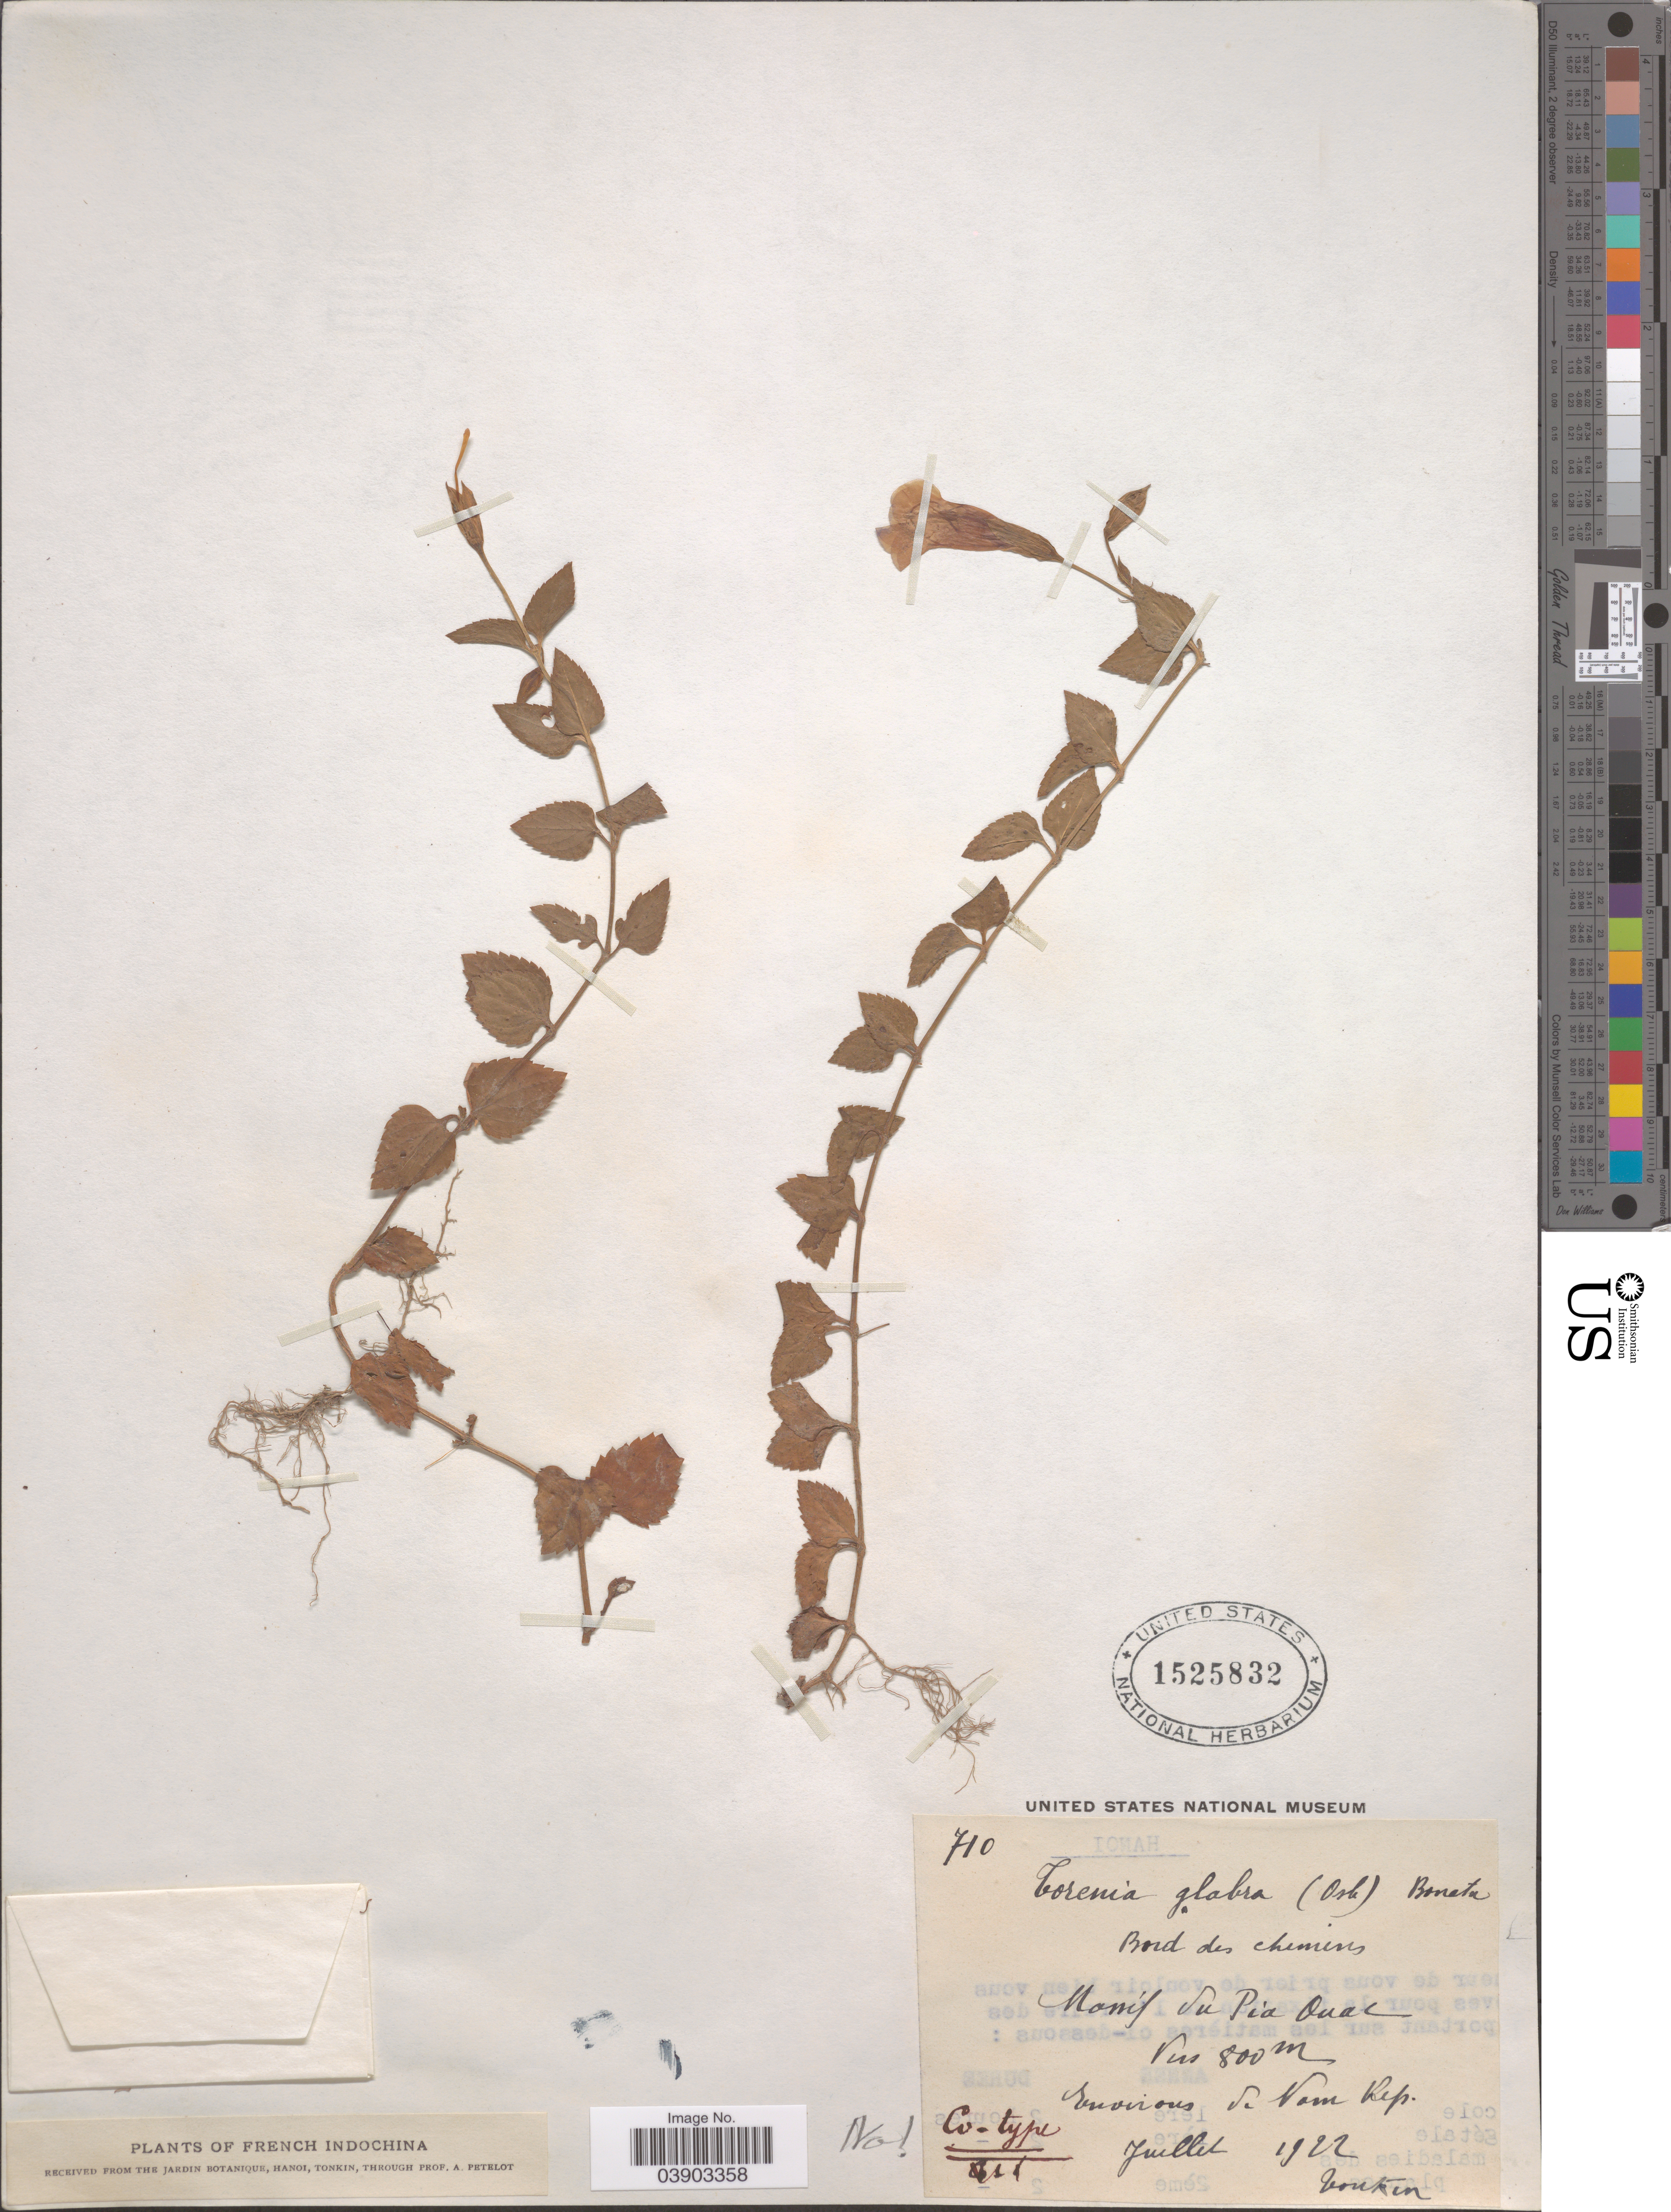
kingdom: Plantae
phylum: Tracheophyta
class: Magnoliopsida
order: Lamiales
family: Linderniaceae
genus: Torenia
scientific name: Torenia glabra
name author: Osbeck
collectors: P. A. Pételot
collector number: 710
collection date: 1922-07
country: Vietnam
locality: Massif du Pia Ouac. Environs de Nam Rep.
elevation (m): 800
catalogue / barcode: US 1525832